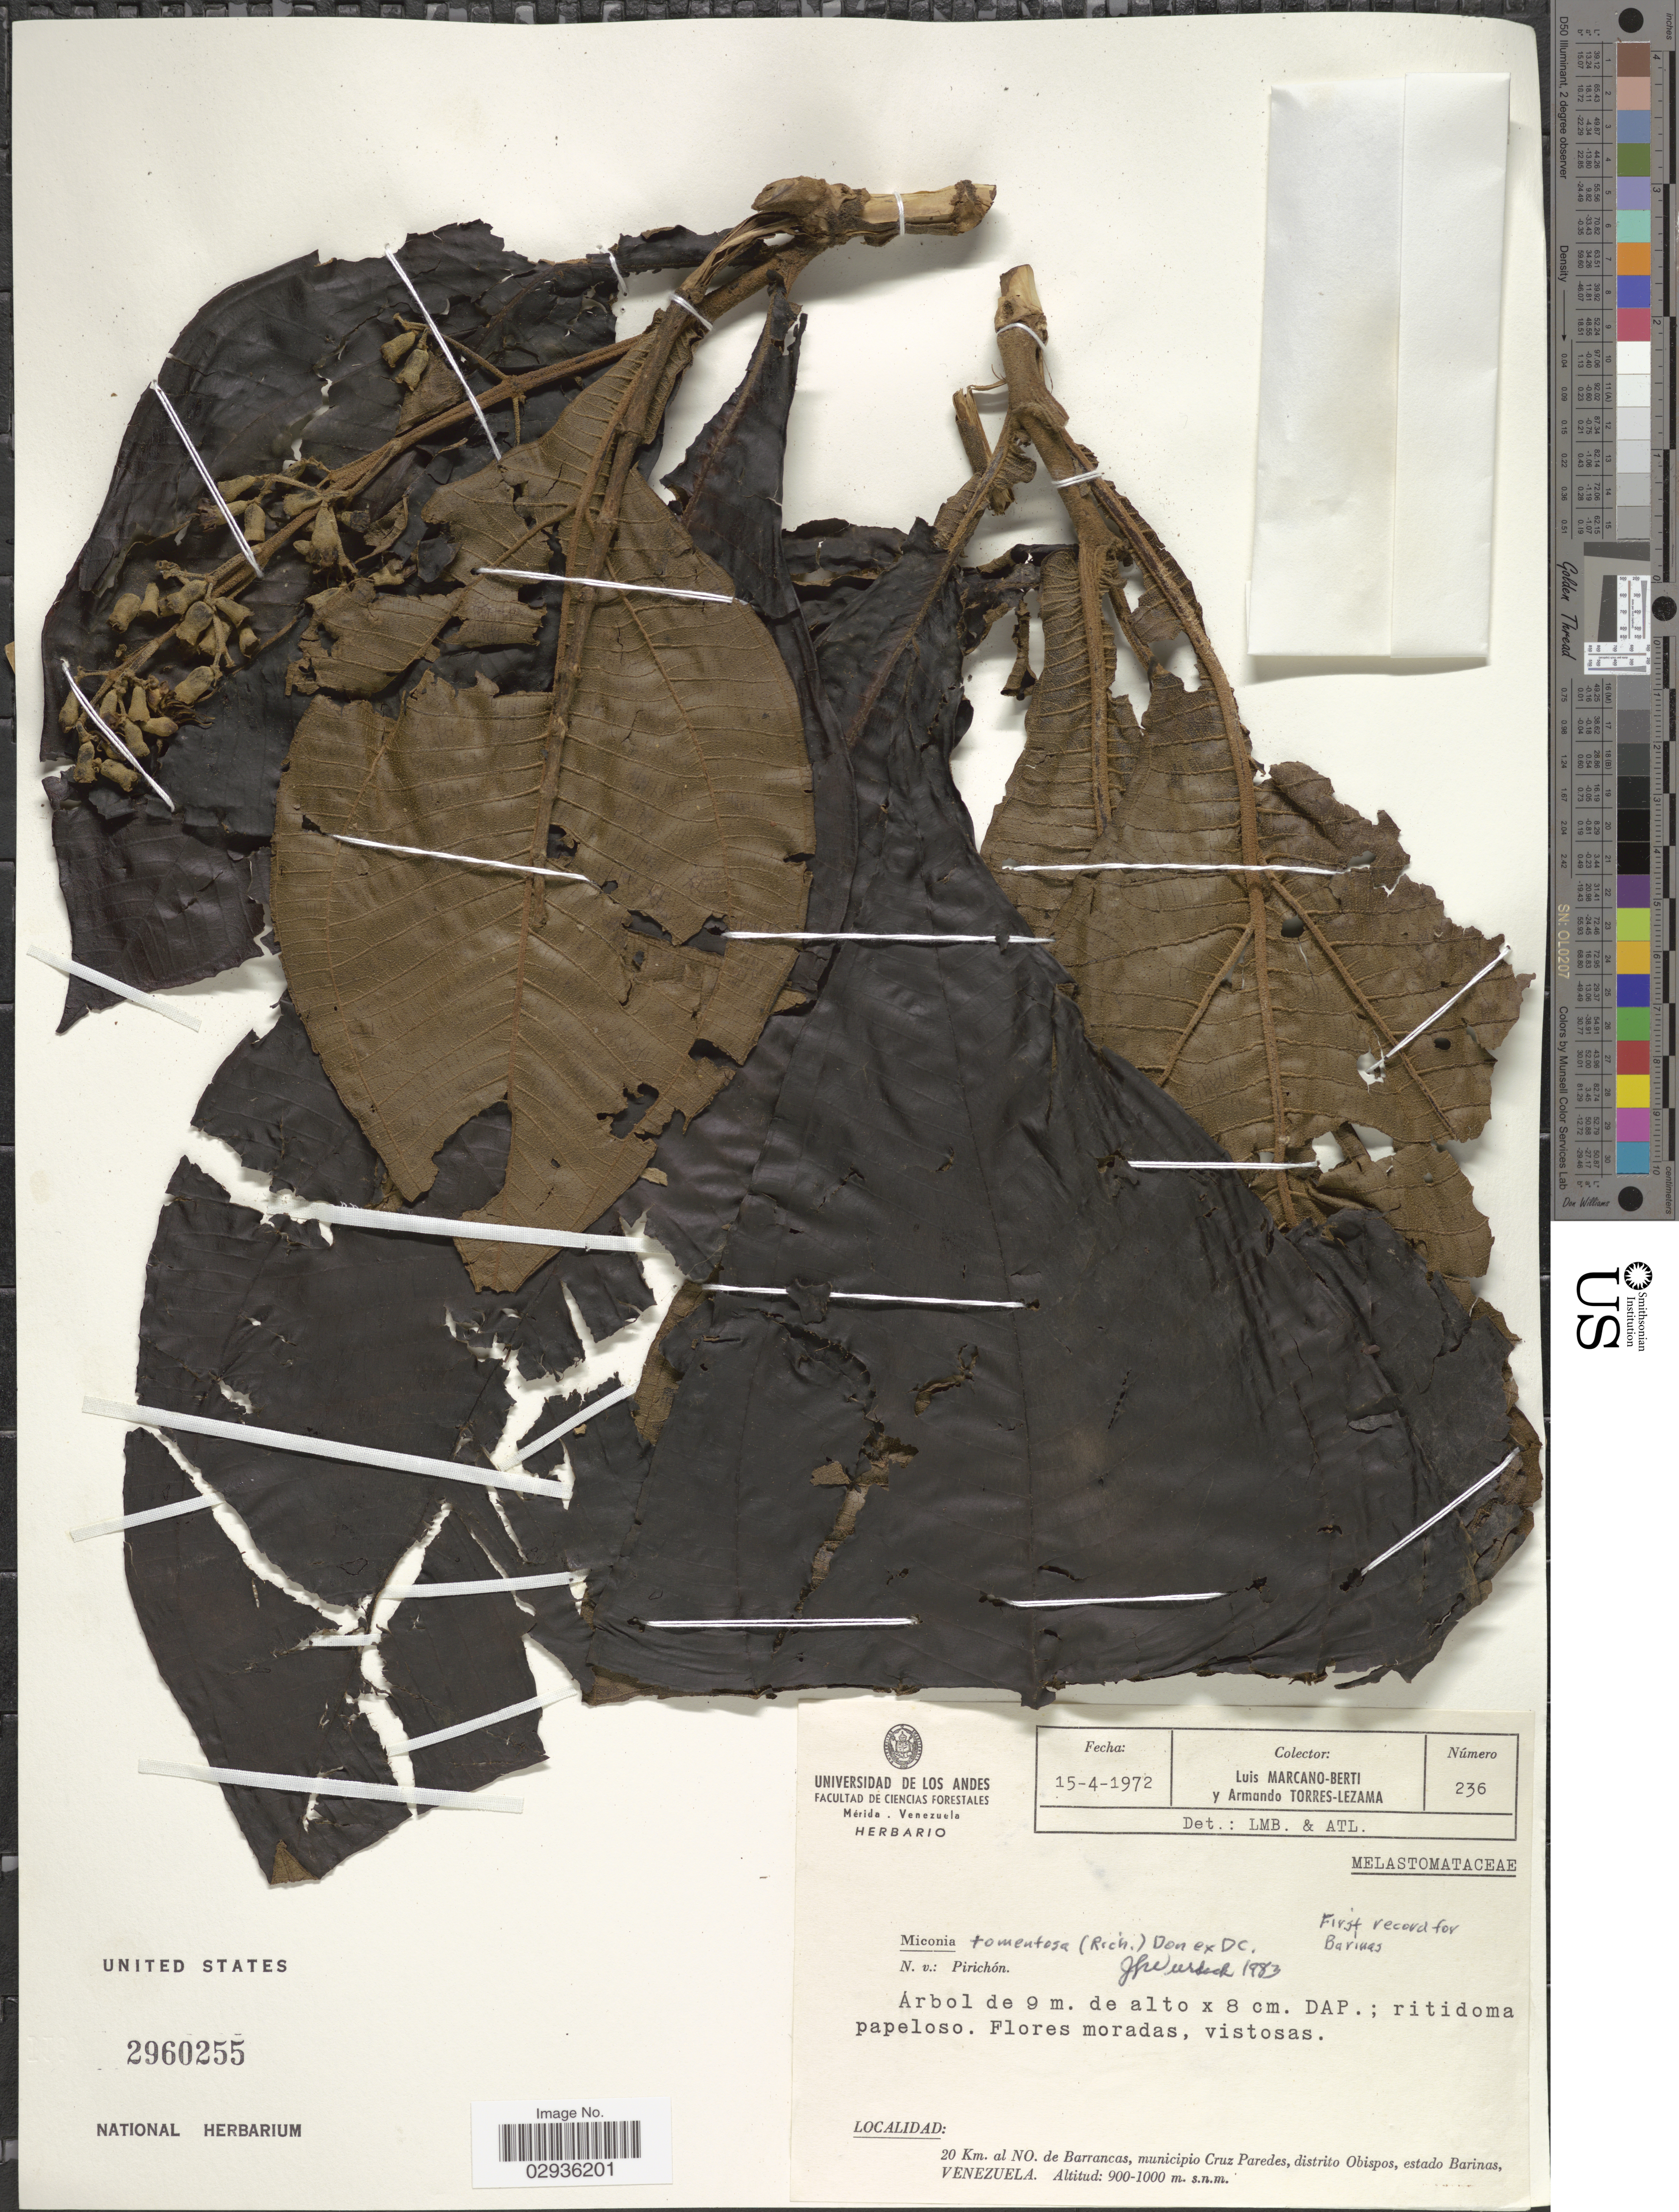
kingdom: Plantae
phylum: Tracheophyta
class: Magnoliopsida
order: Myrtales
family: Melastomataceae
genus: Miconia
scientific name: Miconia amplexans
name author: (Crueg.) Cogn.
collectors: L. Marcano-Berti & A. Torres-Lezama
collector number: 236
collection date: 1972-04-15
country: Venezuela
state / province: Barinas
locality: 20 Km. al NO. de Barrancas, municipio Cruz Paredes, distrito Obispo, estado Barinas.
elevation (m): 900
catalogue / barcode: US 2960255